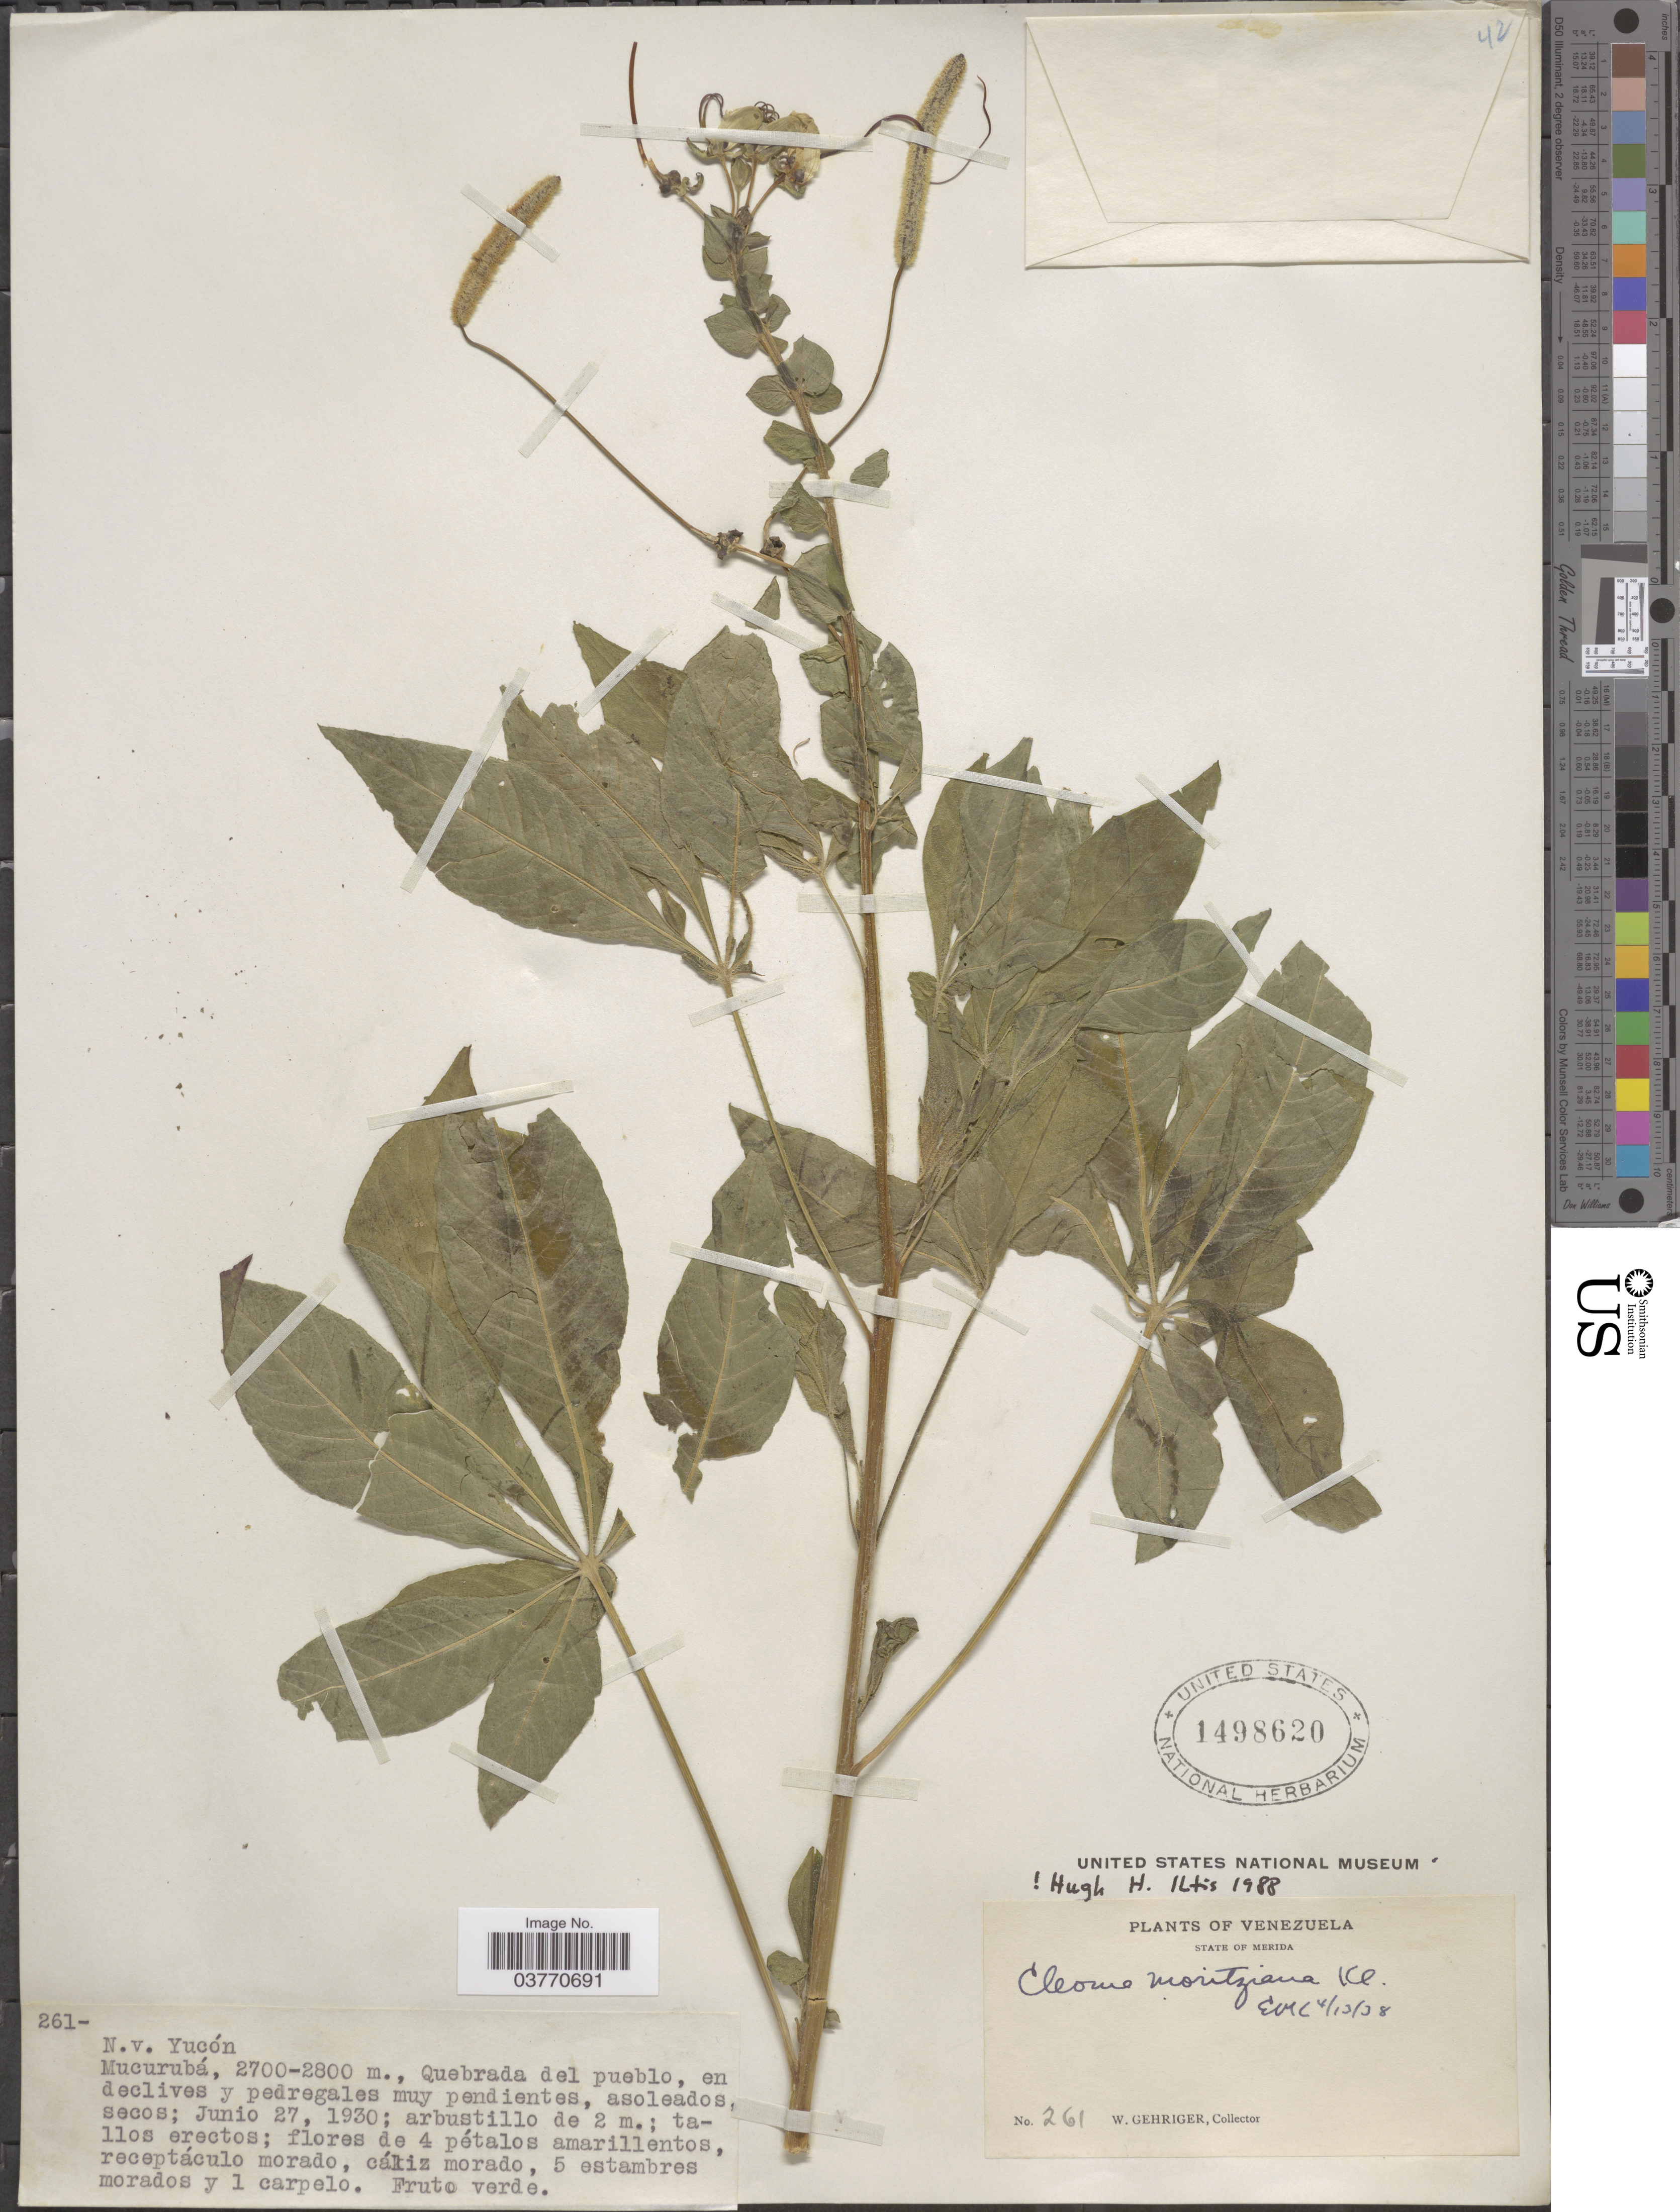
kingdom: Plantae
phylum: Tracheophyta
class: Magnoliopsida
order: Brassicales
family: Cleomaceae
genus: Andinocleome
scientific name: Andinocleome moritziana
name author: (Klotzsch ex Eichler) Iltis ex E.M. McGinty & Roalson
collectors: W. Gehriger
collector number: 261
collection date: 1930-06-27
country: Venezuela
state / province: Mérida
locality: State of Merida. Mucurubá. Quebrada del pueblo, en declives y pedregales muy pendientes, asoleados, secos.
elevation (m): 2700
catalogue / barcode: US 1498620